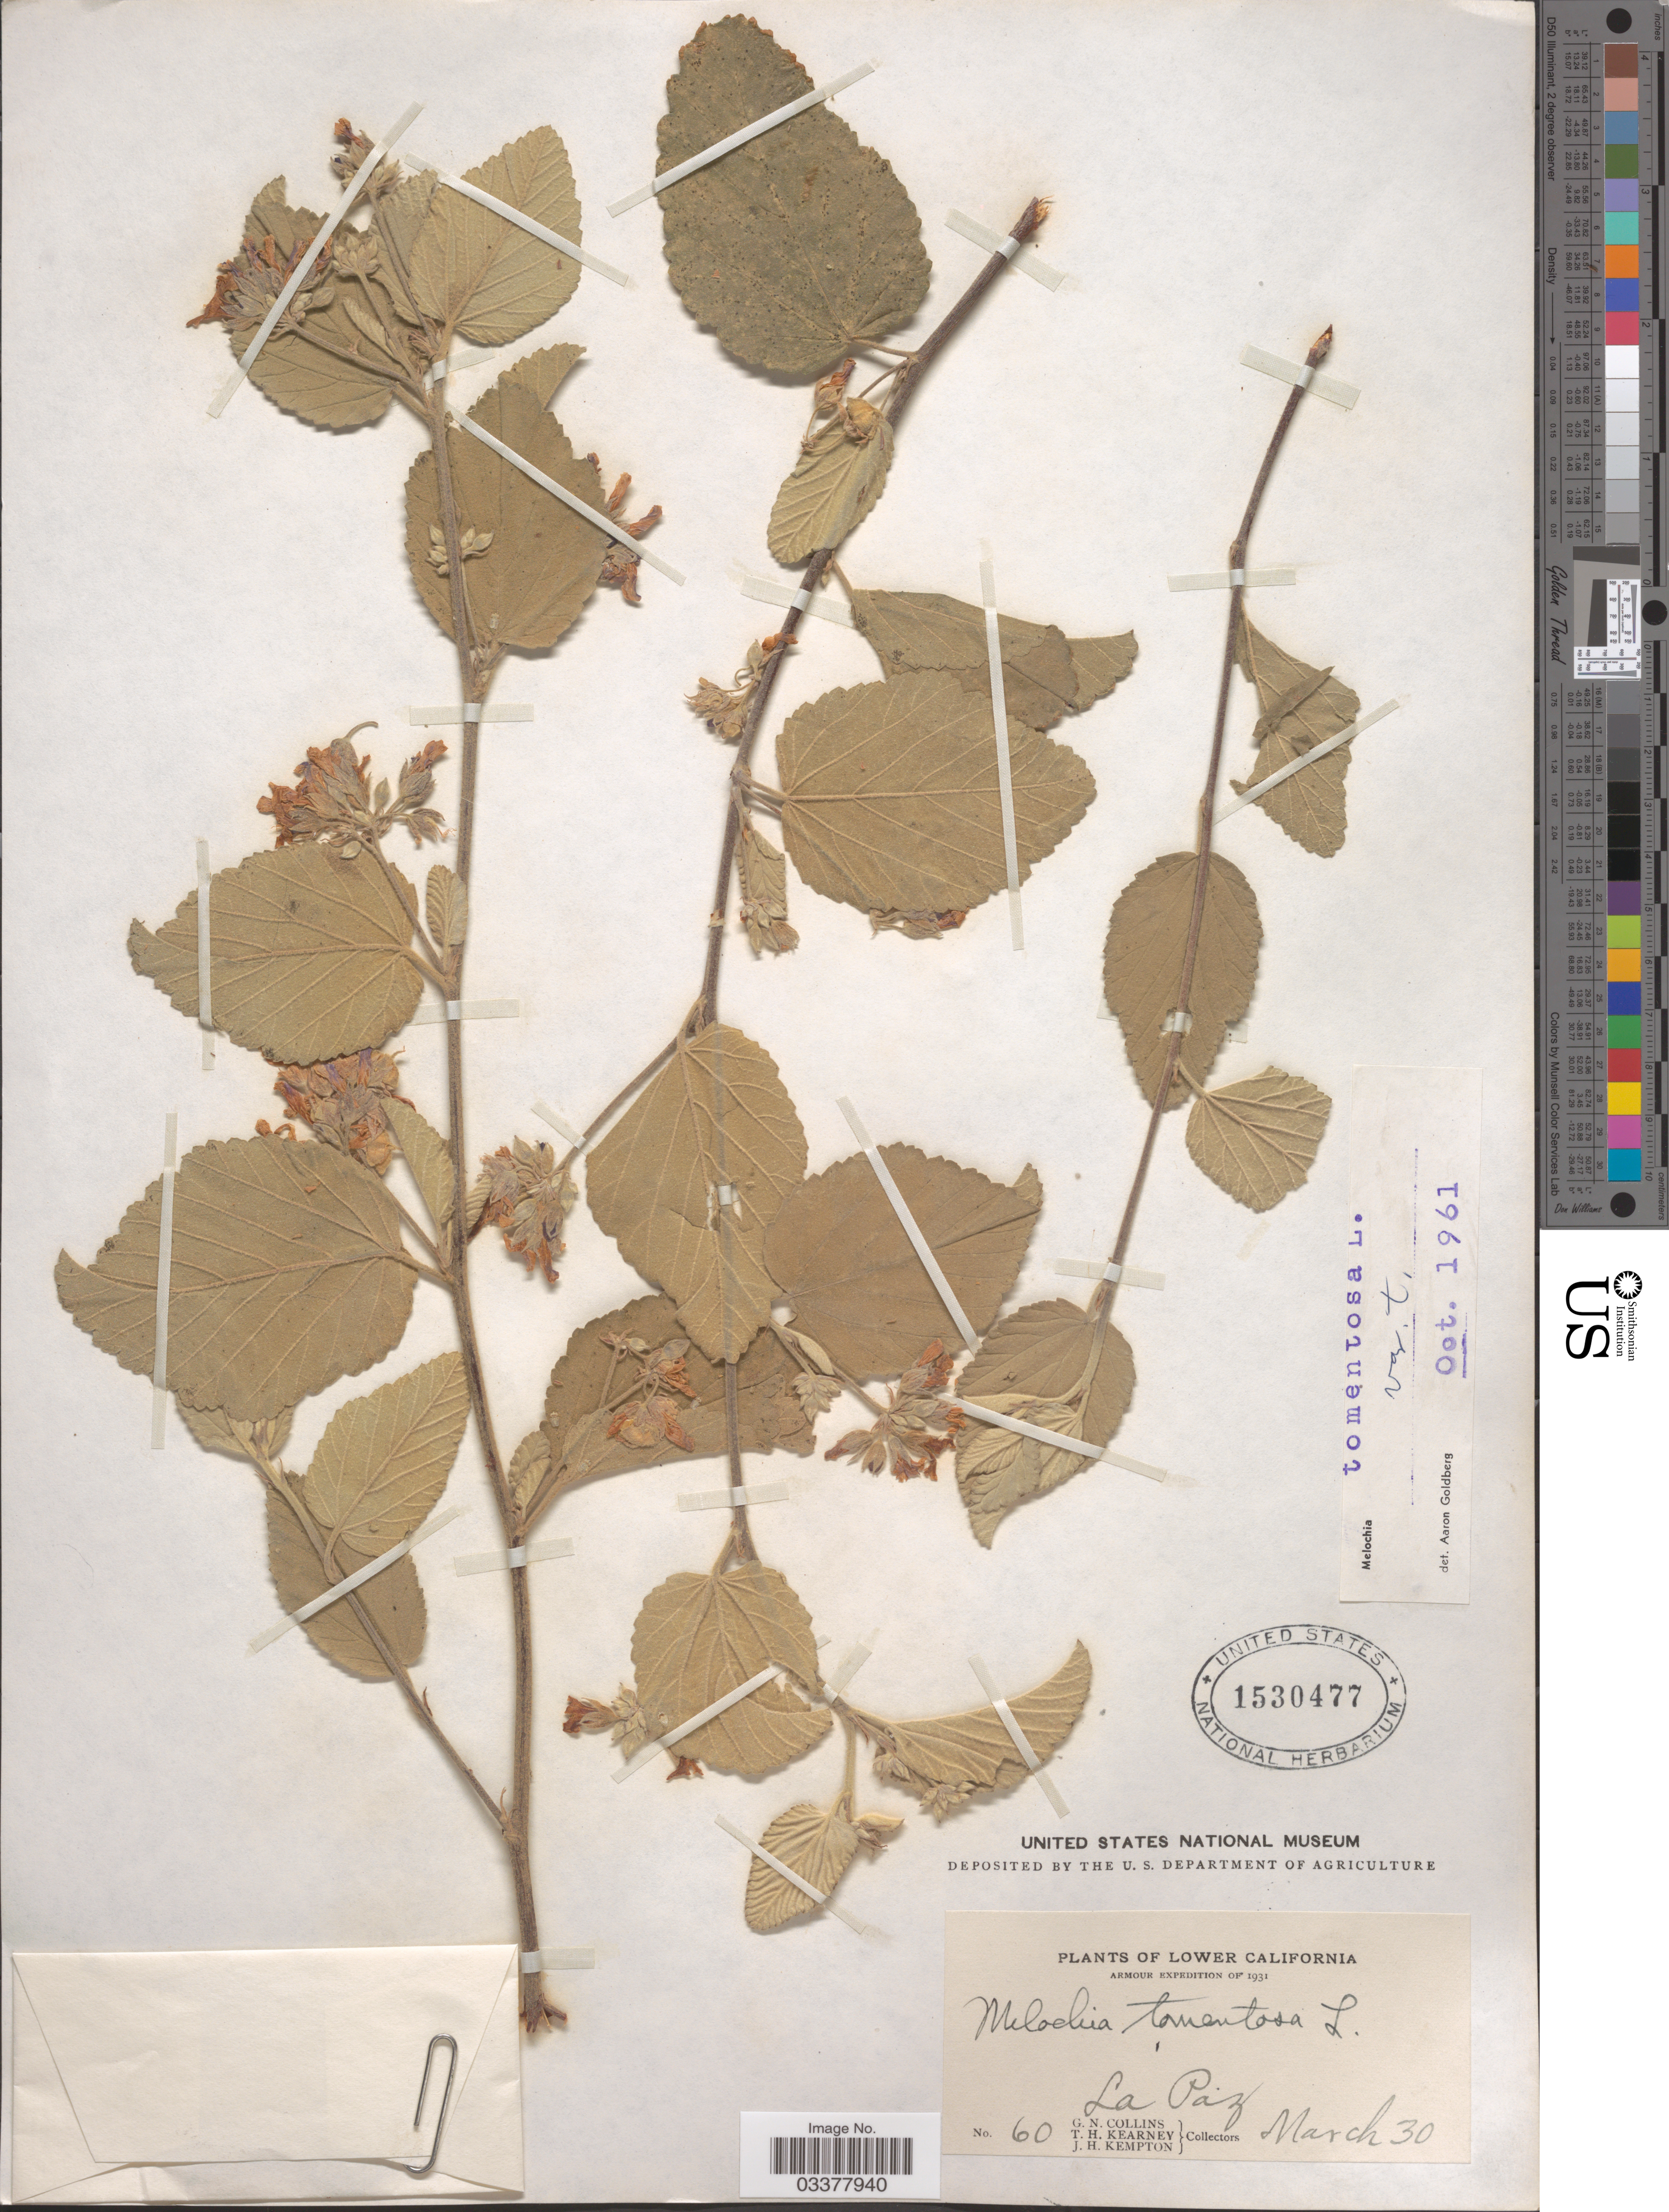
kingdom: Plantae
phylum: Tracheophyta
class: Magnoliopsida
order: Malvales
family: Malvaceae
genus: Melochia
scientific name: Melochia tomentosa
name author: L.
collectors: G. Collins, T. H. Kearney & J. H. Kempton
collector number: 60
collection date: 1931-03-30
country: Mexico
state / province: Baja California Sur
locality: Lower California. La Paz.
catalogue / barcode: US 1530477